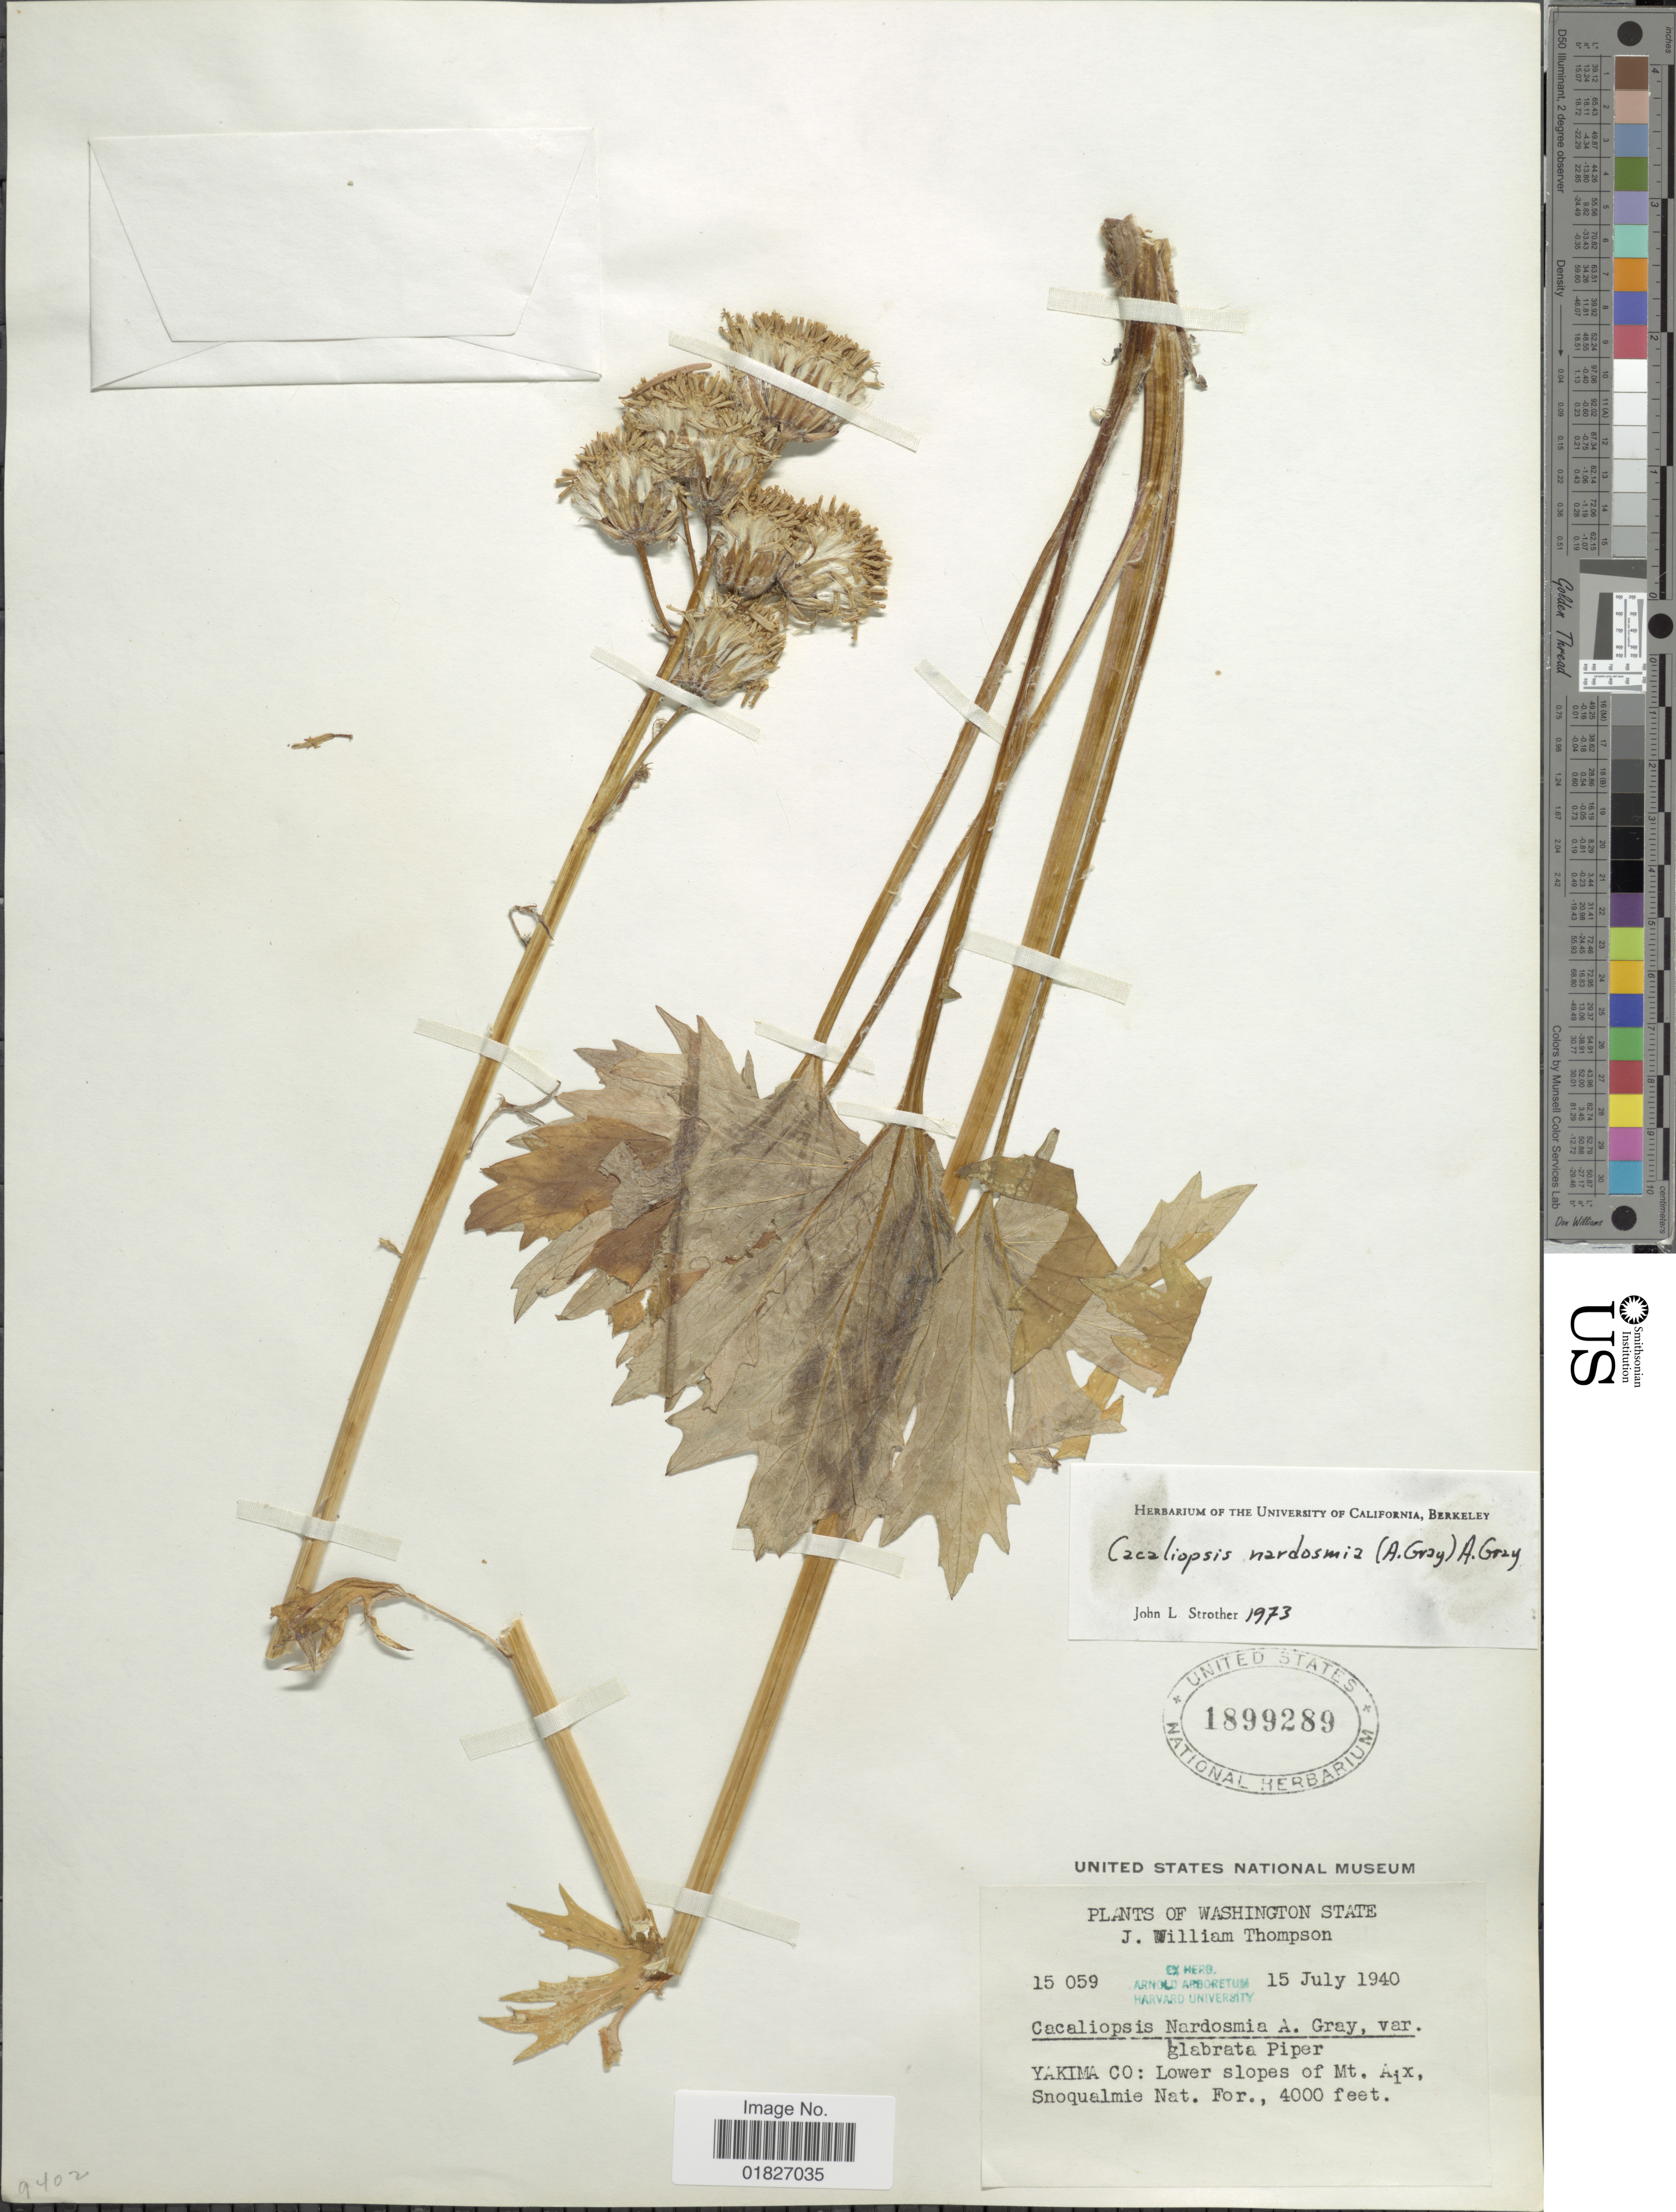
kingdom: Plantae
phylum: Tracheophyta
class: Magnoliopsida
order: Asterales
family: Asteraceae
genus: Cacaliopsis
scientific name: Cacaliopsis nardosmia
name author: A. Gray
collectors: J. W. Thompson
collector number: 15059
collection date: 1940-07-15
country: United States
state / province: Washington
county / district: Yakima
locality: Yakima Co.Mt. Aix, Snoqualmie Nat. For.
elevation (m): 1219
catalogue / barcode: US 1899289